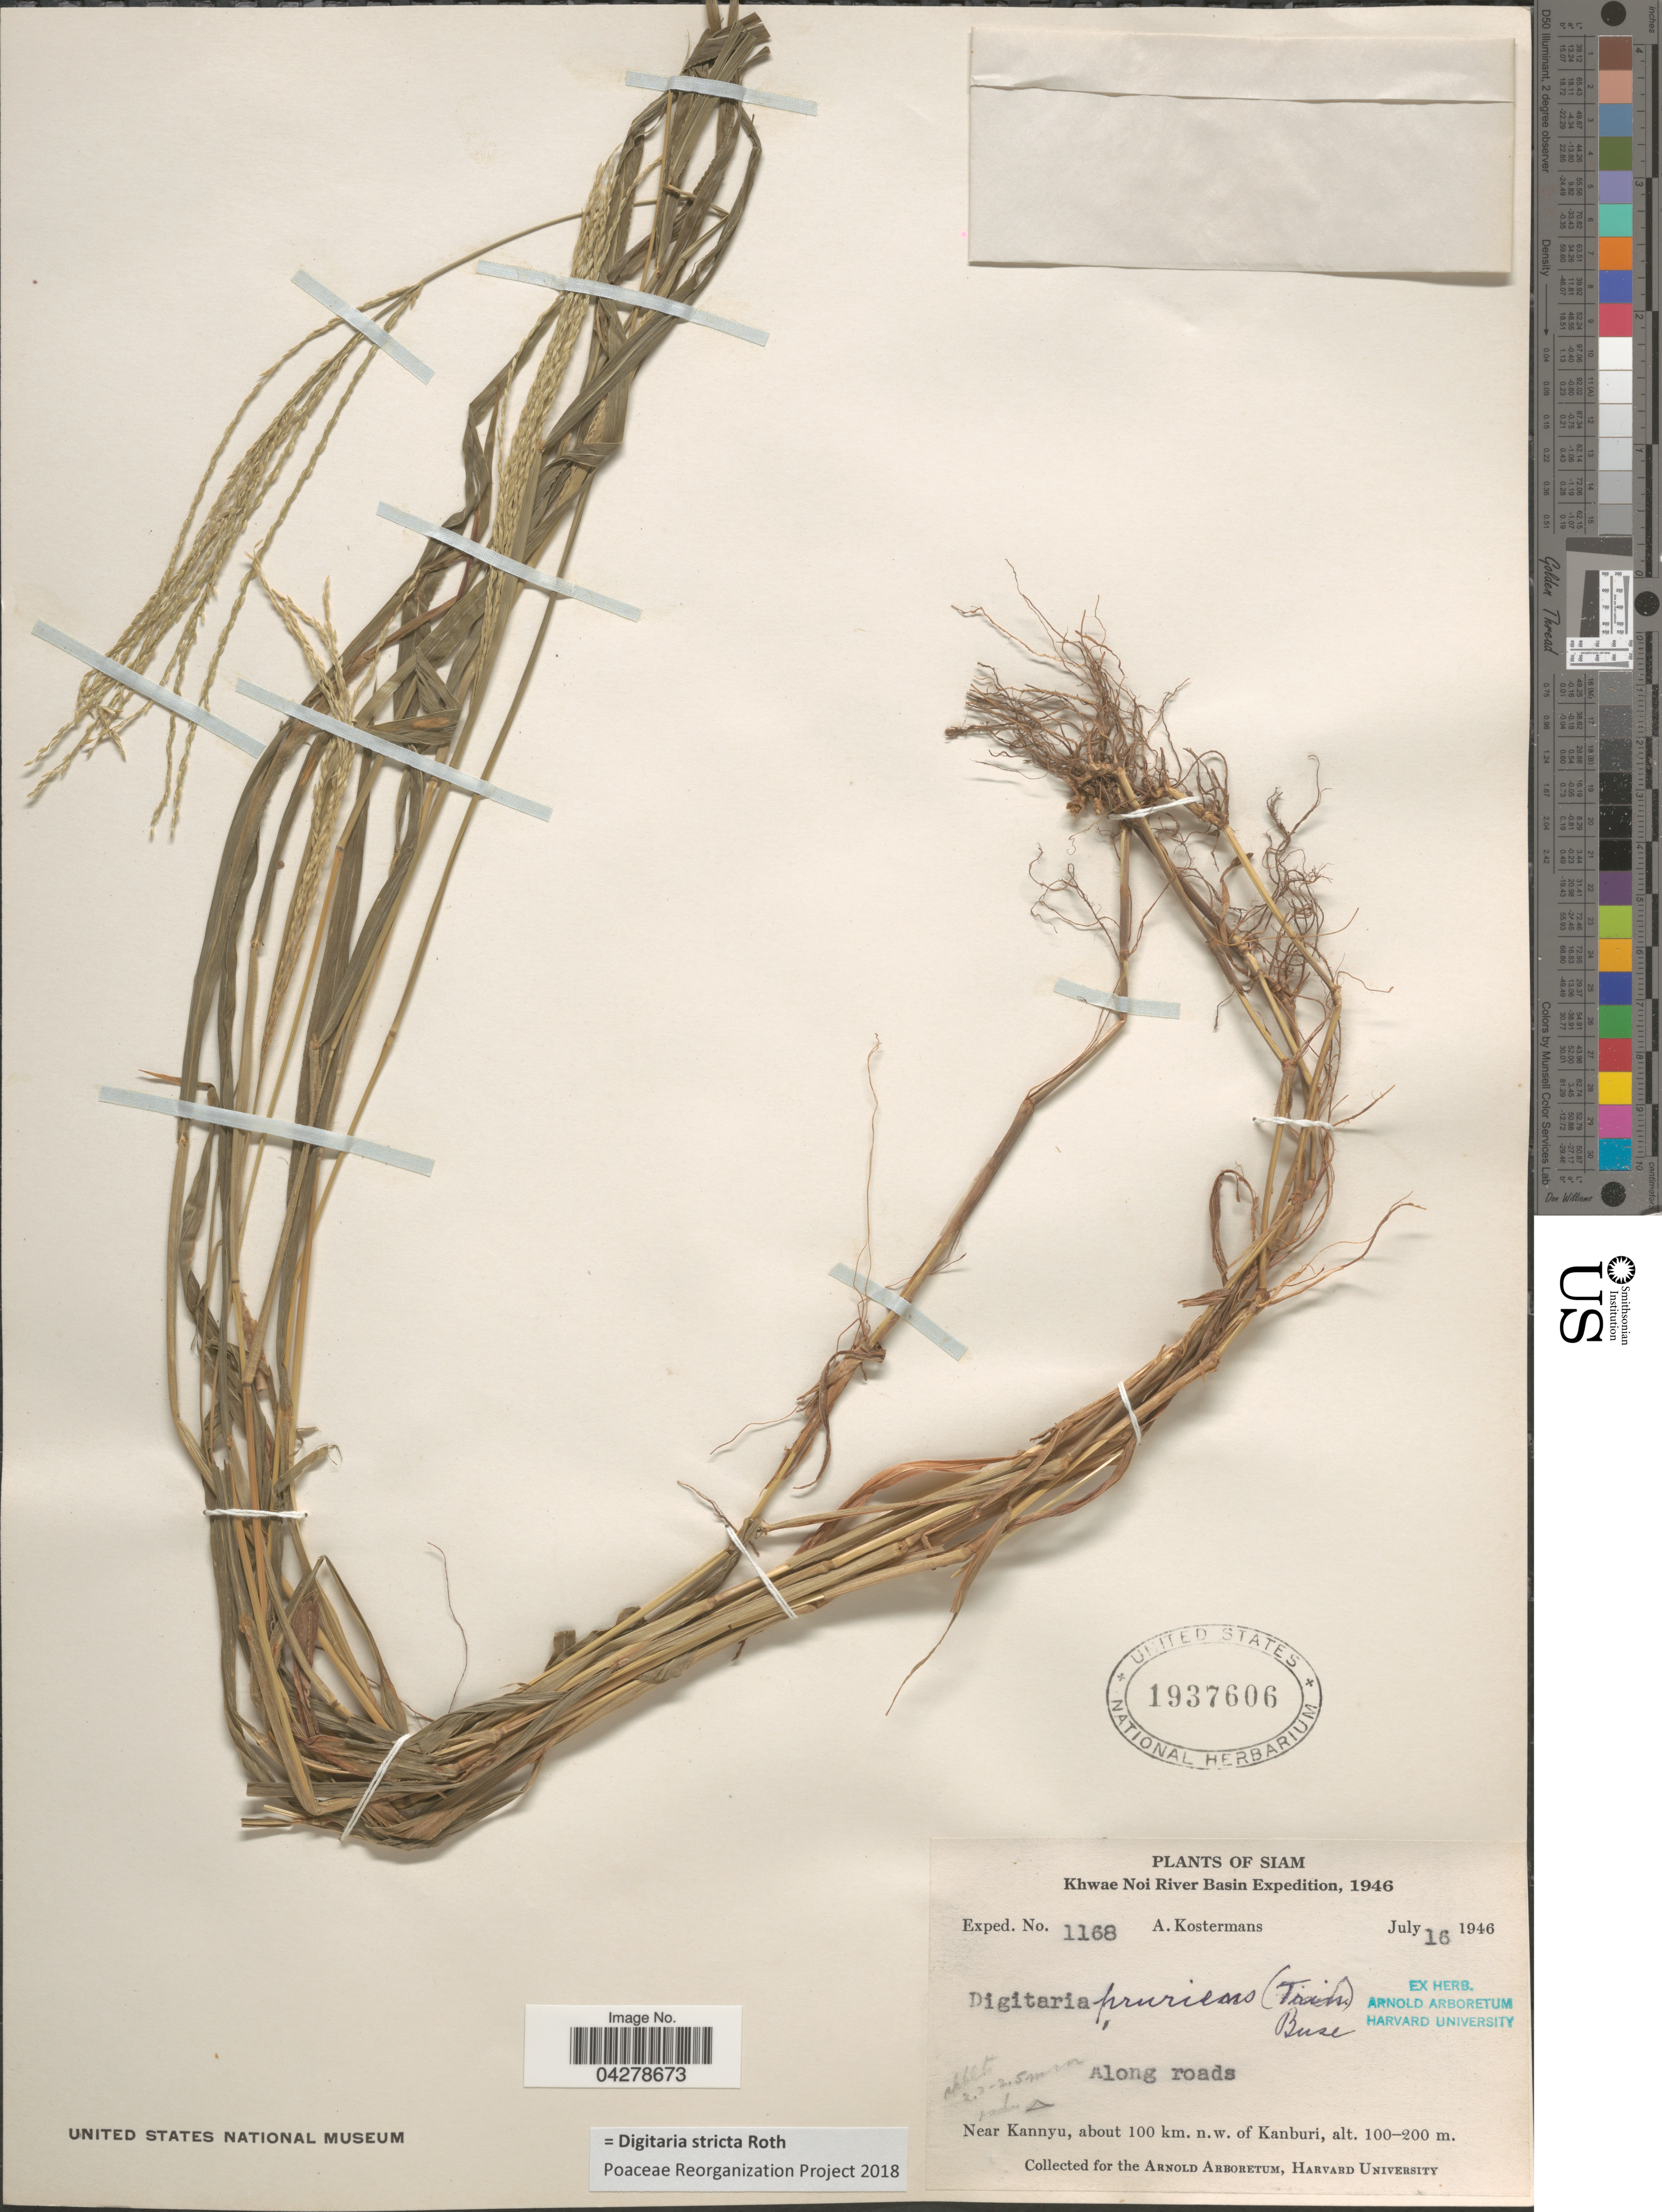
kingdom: Plantae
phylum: Tracheophyta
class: Liliopsida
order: Poales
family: Poaceae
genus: Digitaria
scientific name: Digitaria stricta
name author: Roth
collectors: A. J. G. Kostermans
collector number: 1168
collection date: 1946-07-16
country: Thailand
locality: Siam. Khwae Noi River Basin Expedition, 1946. Near Kannyu, about 100 km. n.w. of Kanburi.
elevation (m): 100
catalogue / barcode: US 1937606